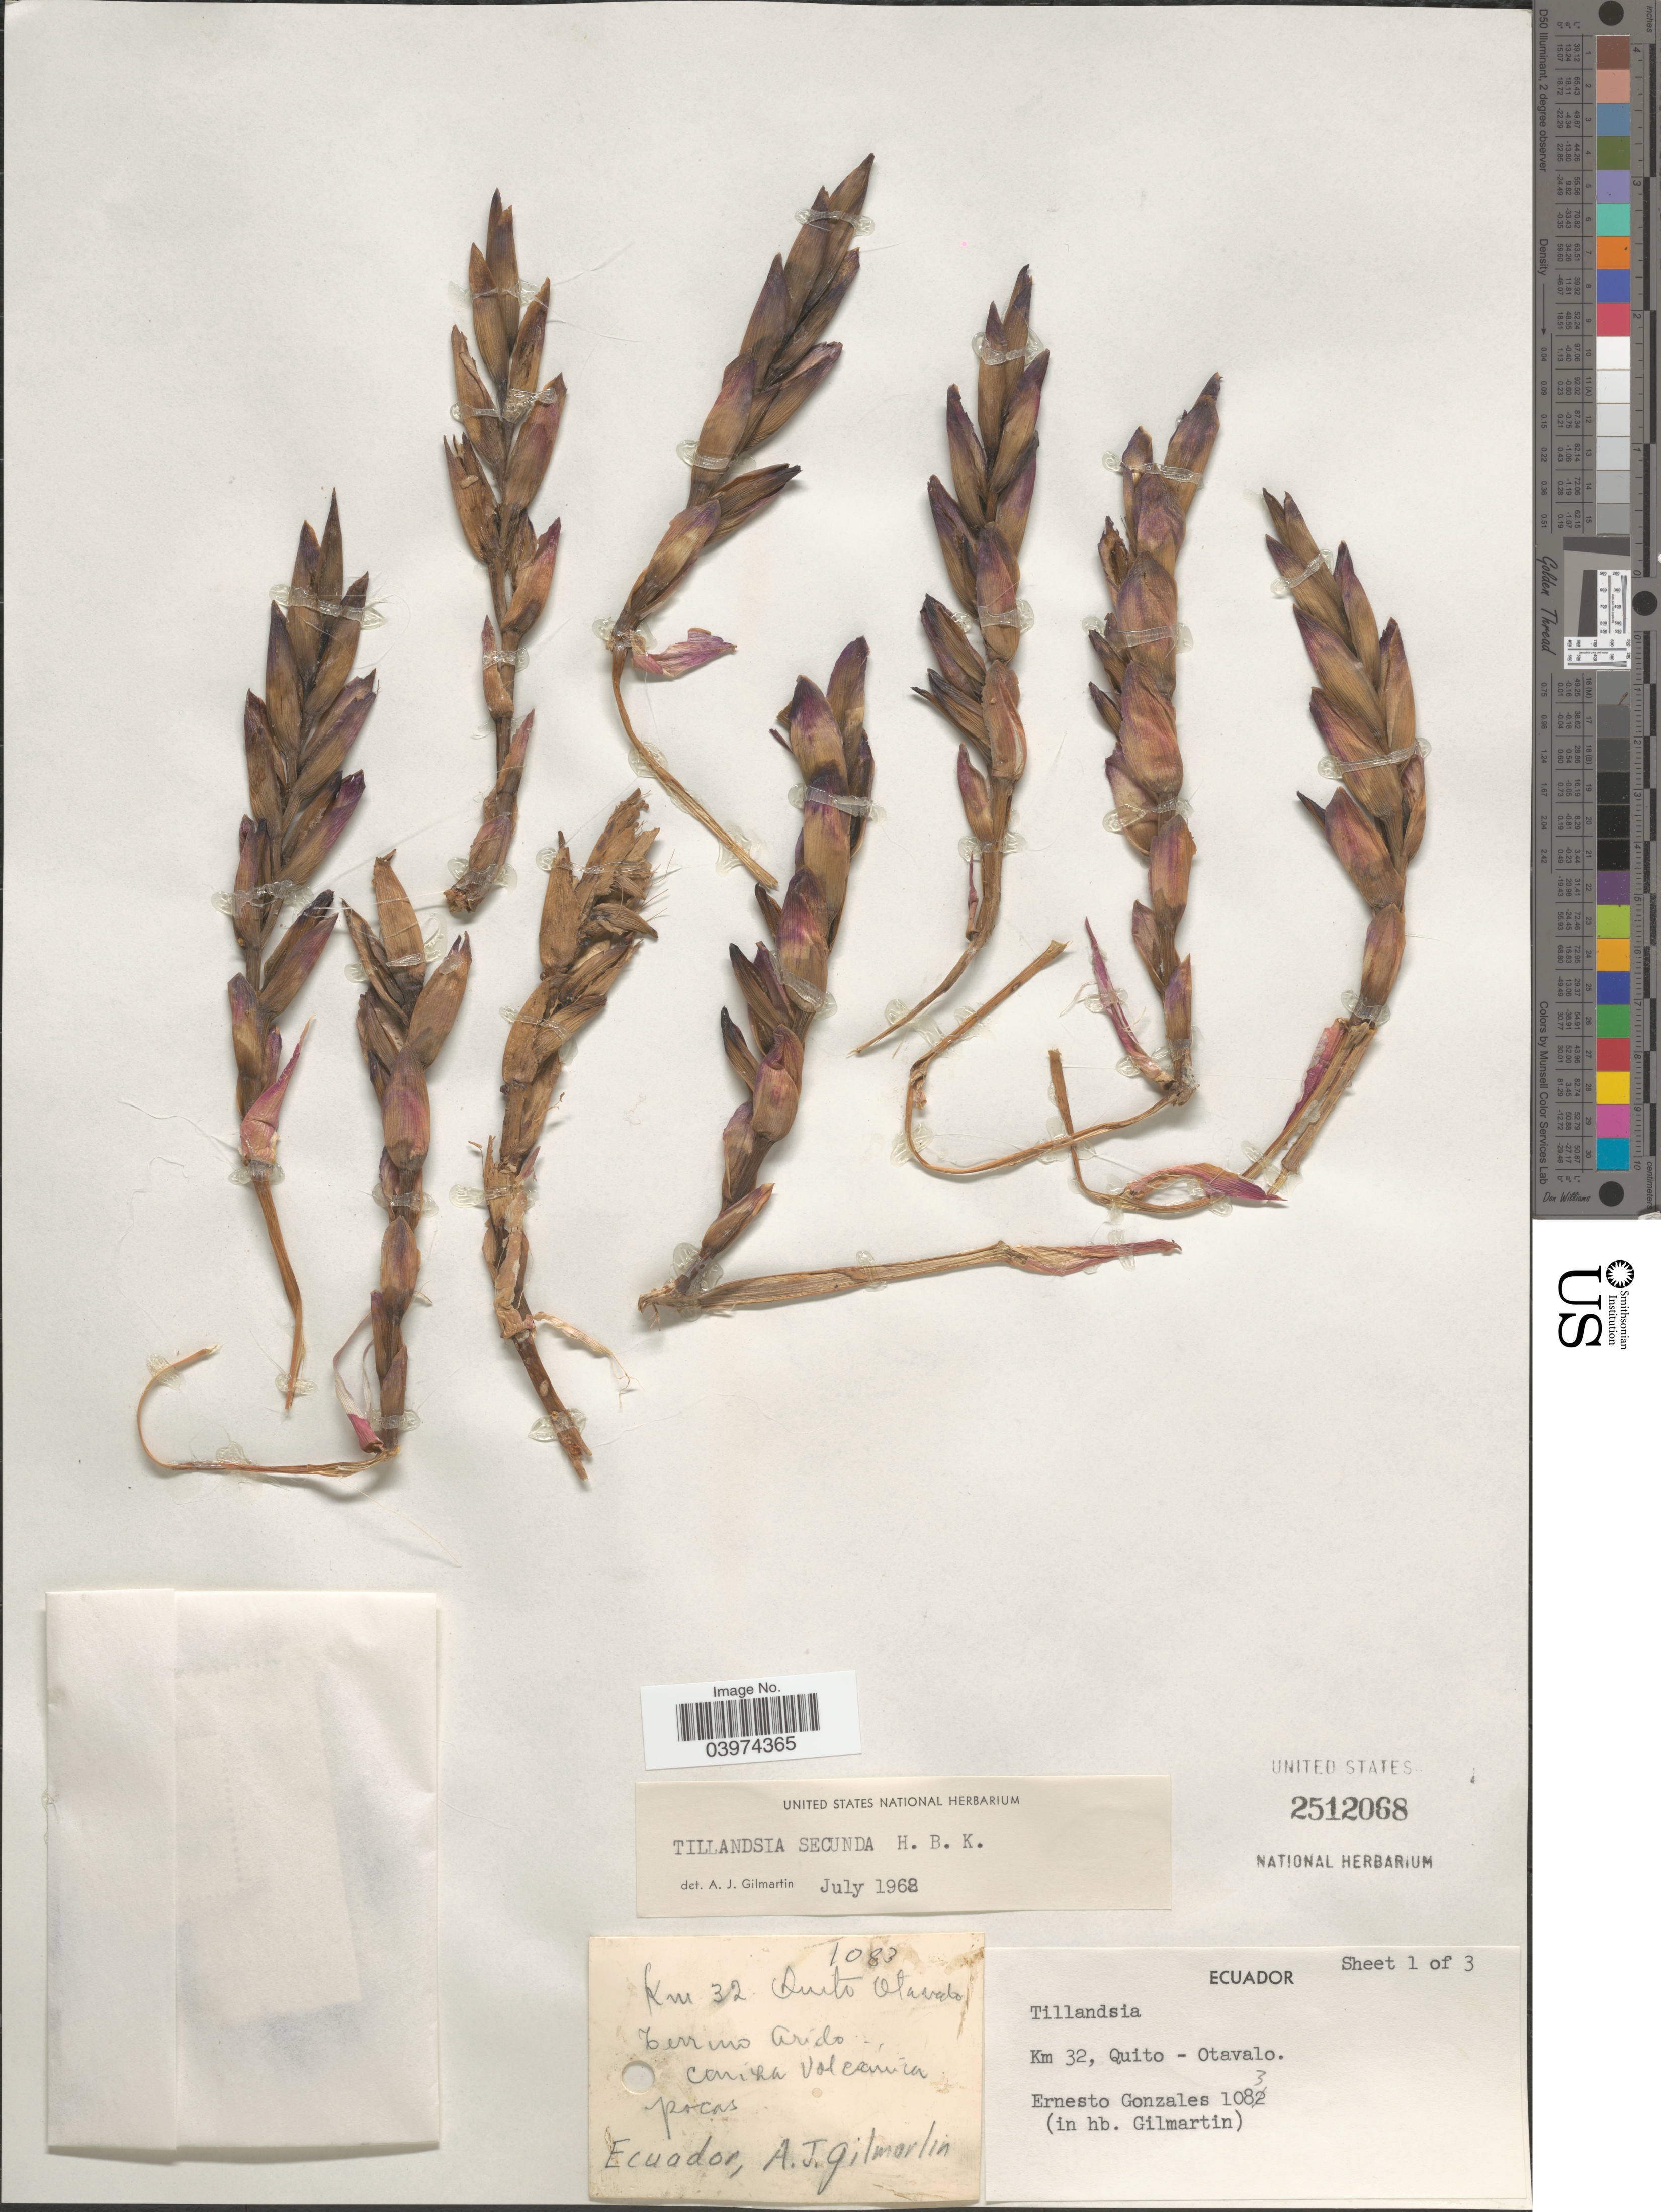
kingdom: Plantae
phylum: Tracheophyta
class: Liliopsida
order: Poales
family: Bromeliaceae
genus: Tillandsia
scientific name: Tillandsia secunda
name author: Kunth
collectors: E. Gonzales & A. J. Gilmartin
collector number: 1083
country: Ecuador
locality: Km 32, Quito - Otavalo.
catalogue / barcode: US 2512068